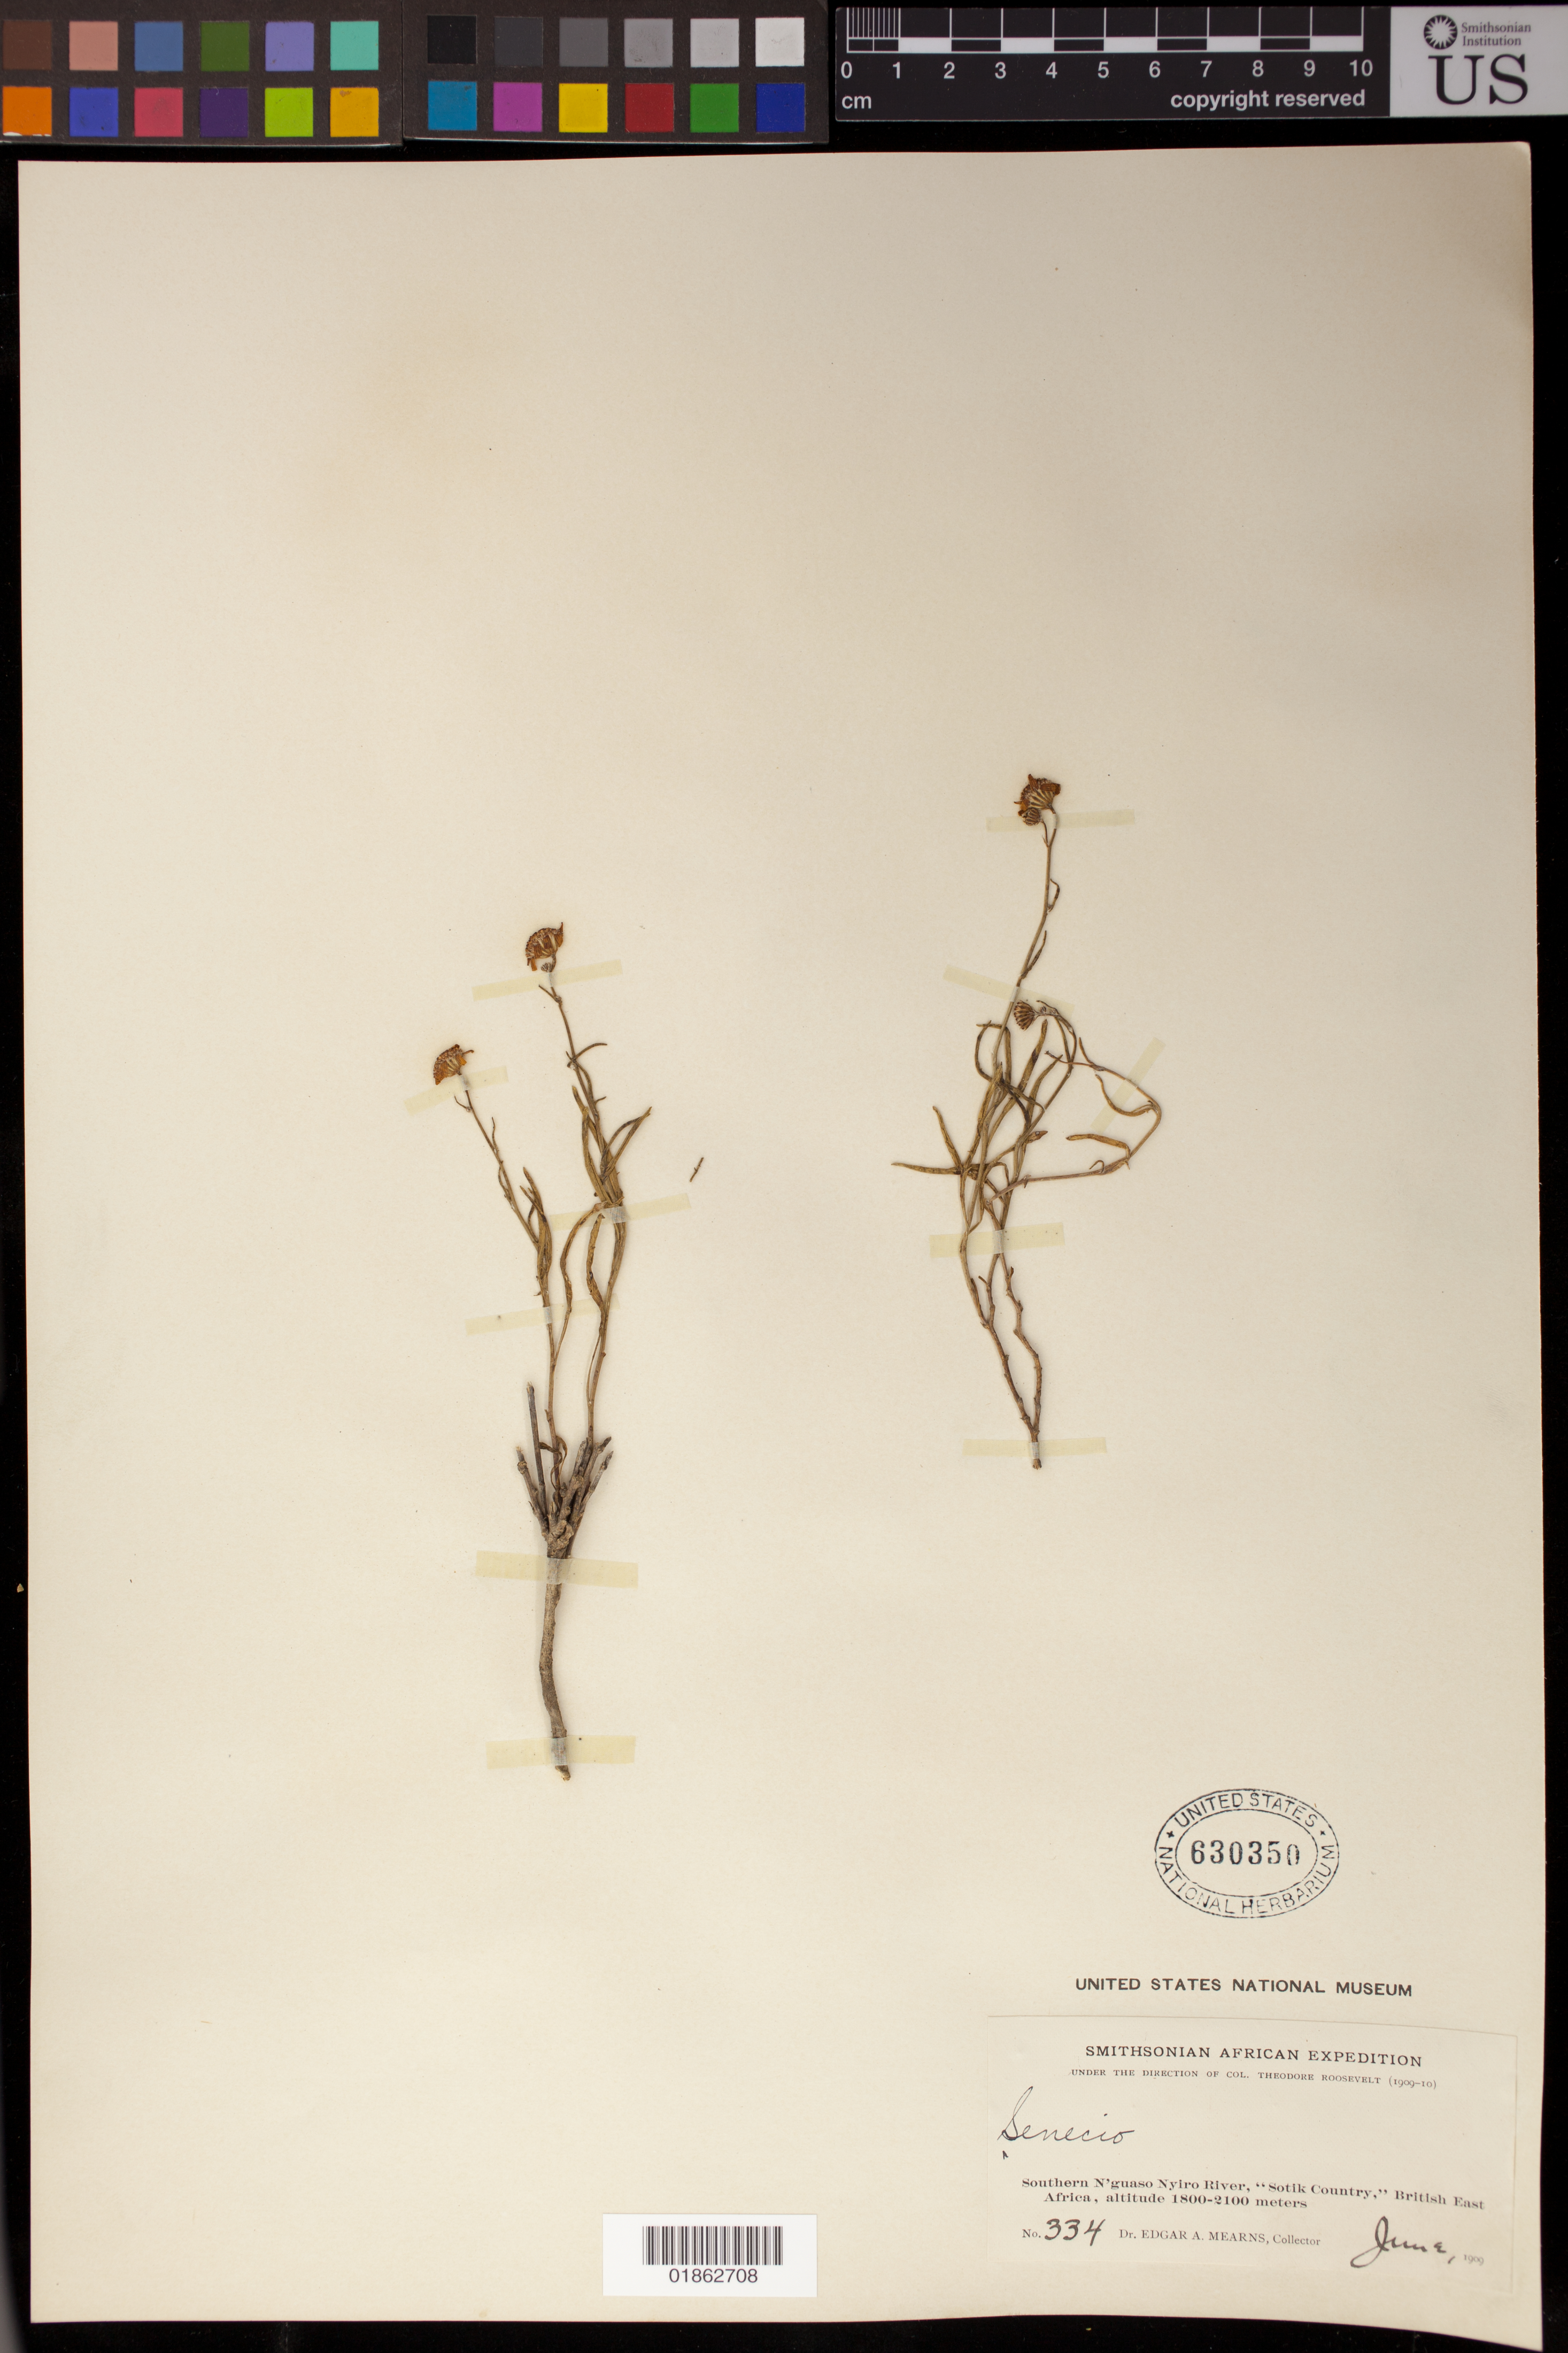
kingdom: Plantae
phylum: Tracheophyta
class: Magnoliopsida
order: Asterales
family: Asteraceae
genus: Senecio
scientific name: Senecio sp.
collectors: E. A. Mearns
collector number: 334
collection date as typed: Jun 1909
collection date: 1909-06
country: Kenya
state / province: Bomet / Narok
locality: Southern N'guaso River, "Sotik Country"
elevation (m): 1800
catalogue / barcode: US 630350